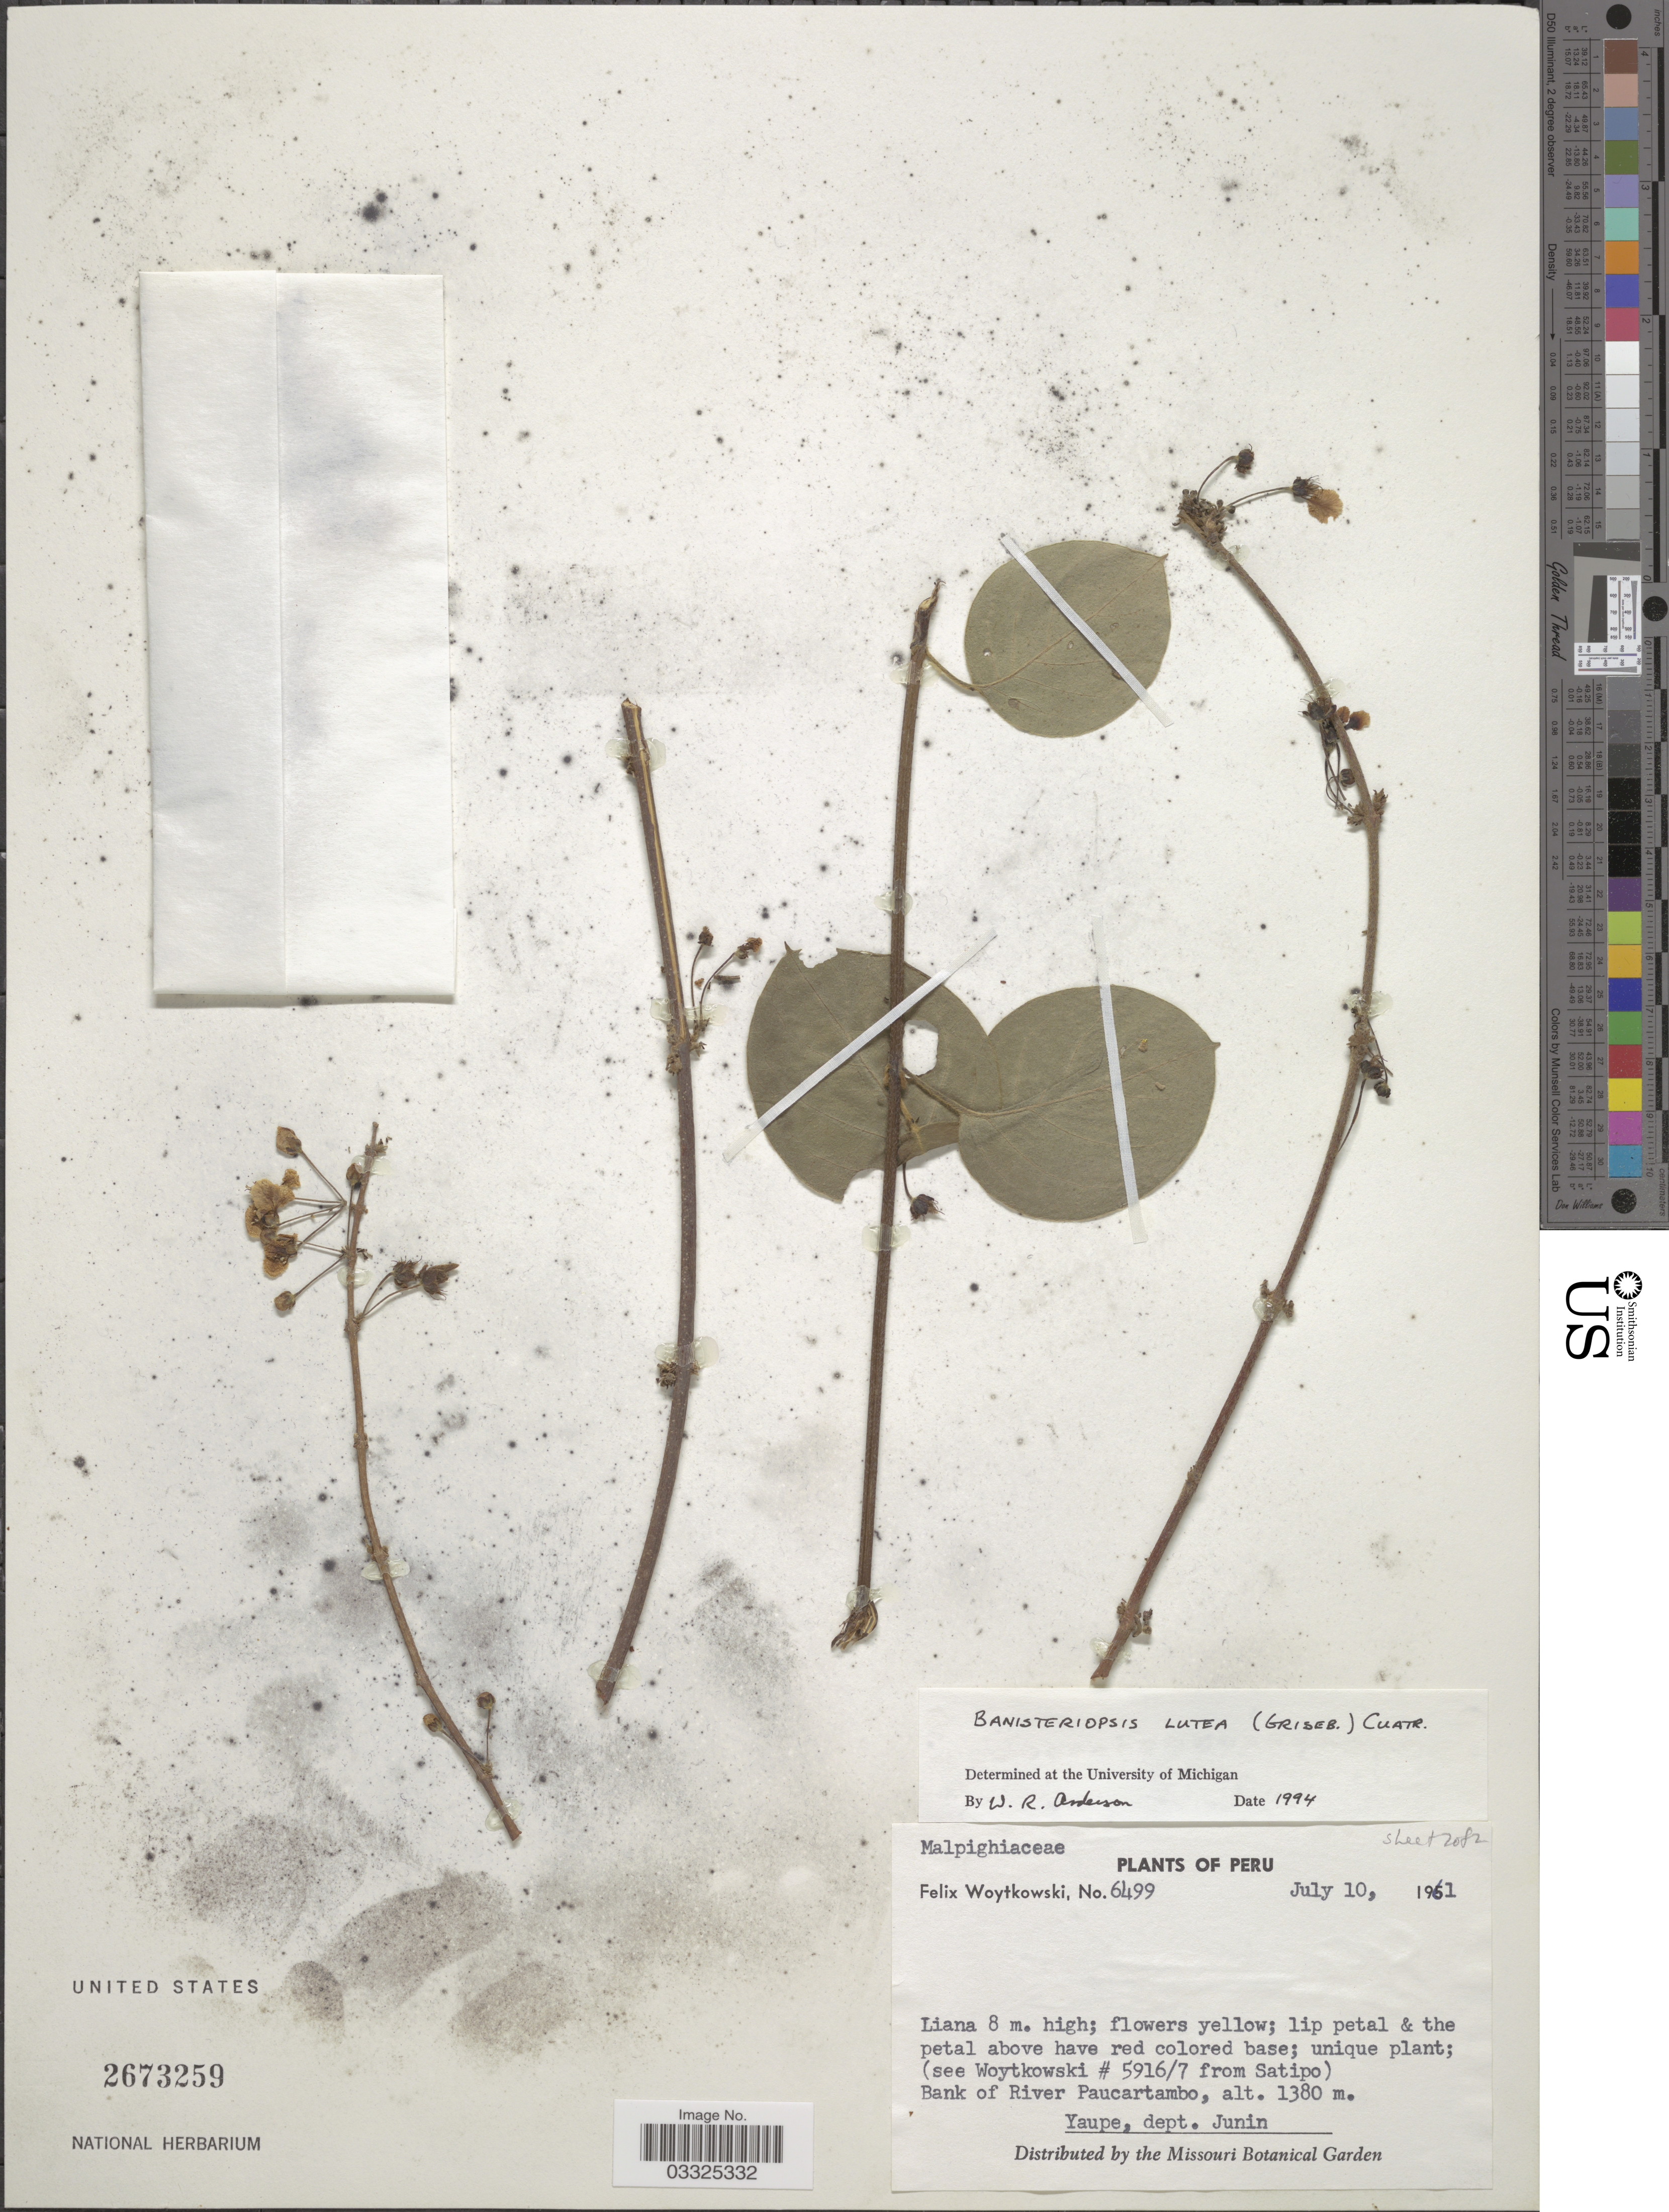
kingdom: Plantae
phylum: Tracheophyta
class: Magnoliopsida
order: Malpighiales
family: Malpighiaceae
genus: Banisteriopsis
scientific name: Banisteriopsis lutea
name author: (Griseb.) Cuatrec.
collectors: F. Woytkowski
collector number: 6499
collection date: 1961-07-10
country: Peru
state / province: Junín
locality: Bank of River Paucartambo, Yaupe, dept. Junin.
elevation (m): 1380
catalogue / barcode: US 2673259